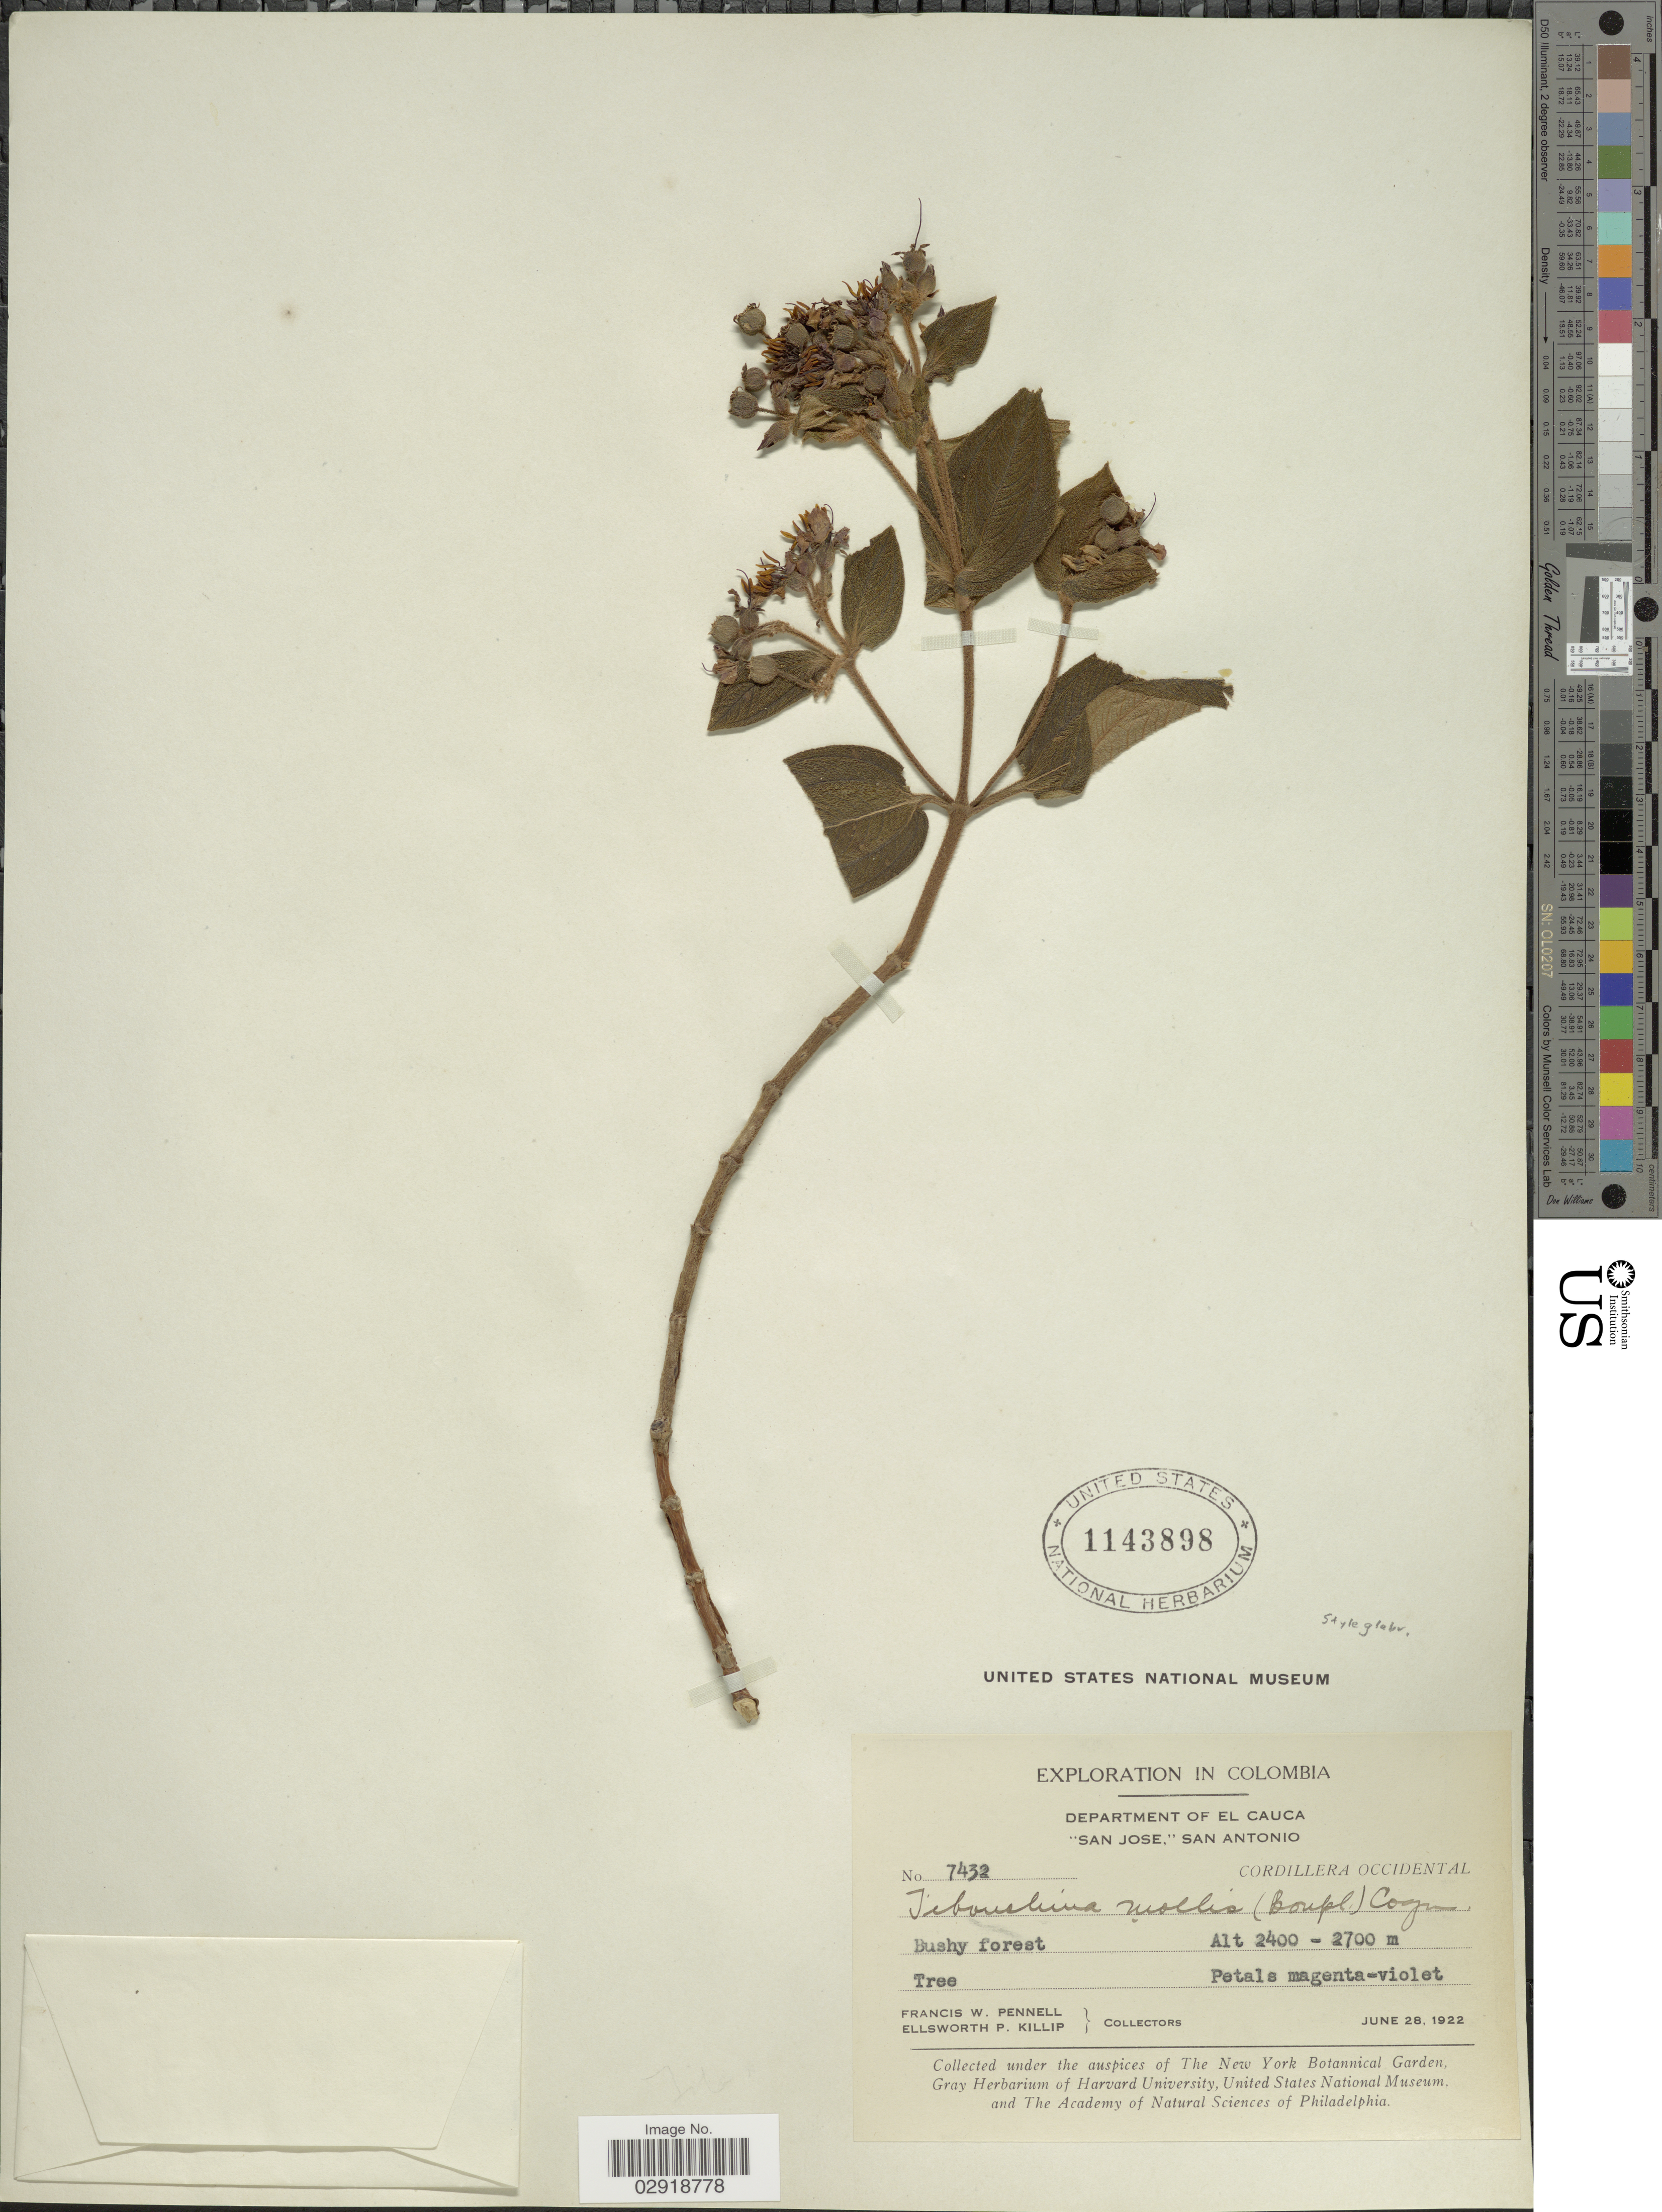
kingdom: Plantae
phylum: Tracheophyta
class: Magnoliopsida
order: Myrtales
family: Melastomataceae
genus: Chaetogastra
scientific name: Chaetogastra mollis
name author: (Bonpl.) DC.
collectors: F. W. Pennell & E. P. Killip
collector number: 7432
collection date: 1922-06-28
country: Colombia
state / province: Cauca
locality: Department of El Cauca. "San Jose," San Antonio. Cordillera Occidental.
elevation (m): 2400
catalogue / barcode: US 1143898